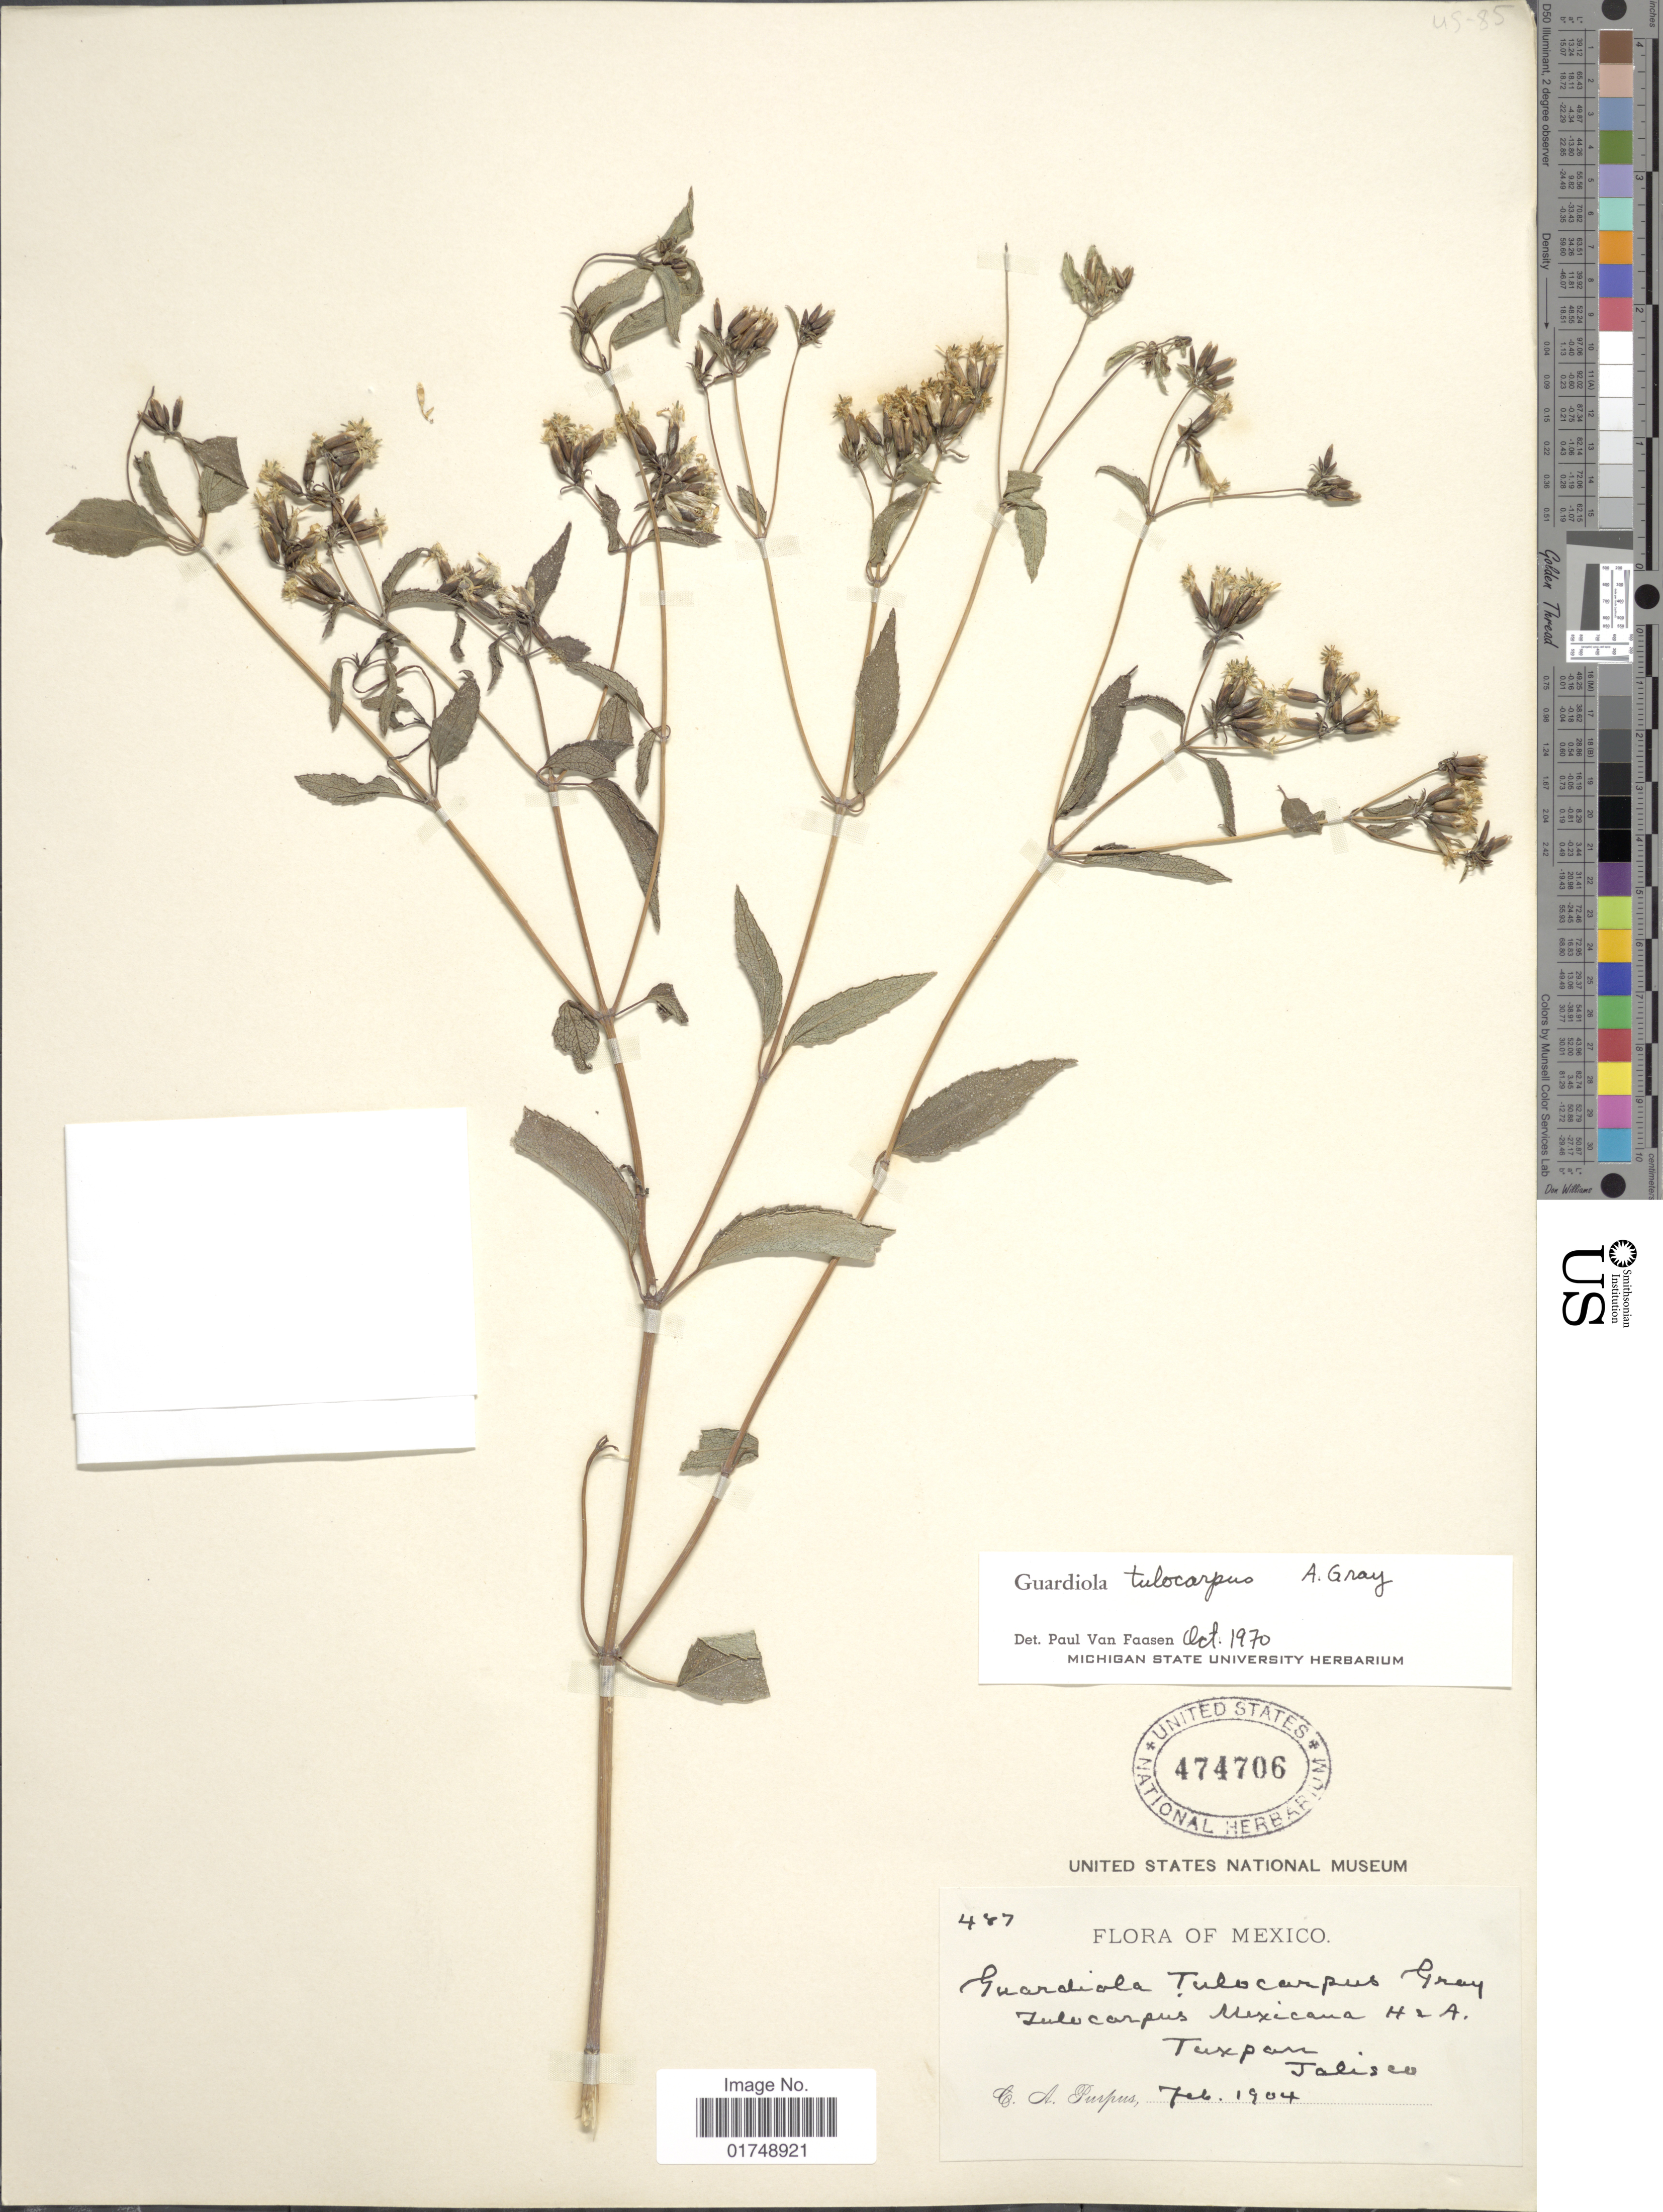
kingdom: Plantae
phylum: Tracheophyta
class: Magnoliopsida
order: Asterales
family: Asteraceae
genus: Guardiola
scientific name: Guardiola tulocarpus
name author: A. Gray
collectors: C. A. Purpus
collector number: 487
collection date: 1904-02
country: Mexico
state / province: Jalisco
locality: Tuxpan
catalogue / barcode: US 474706